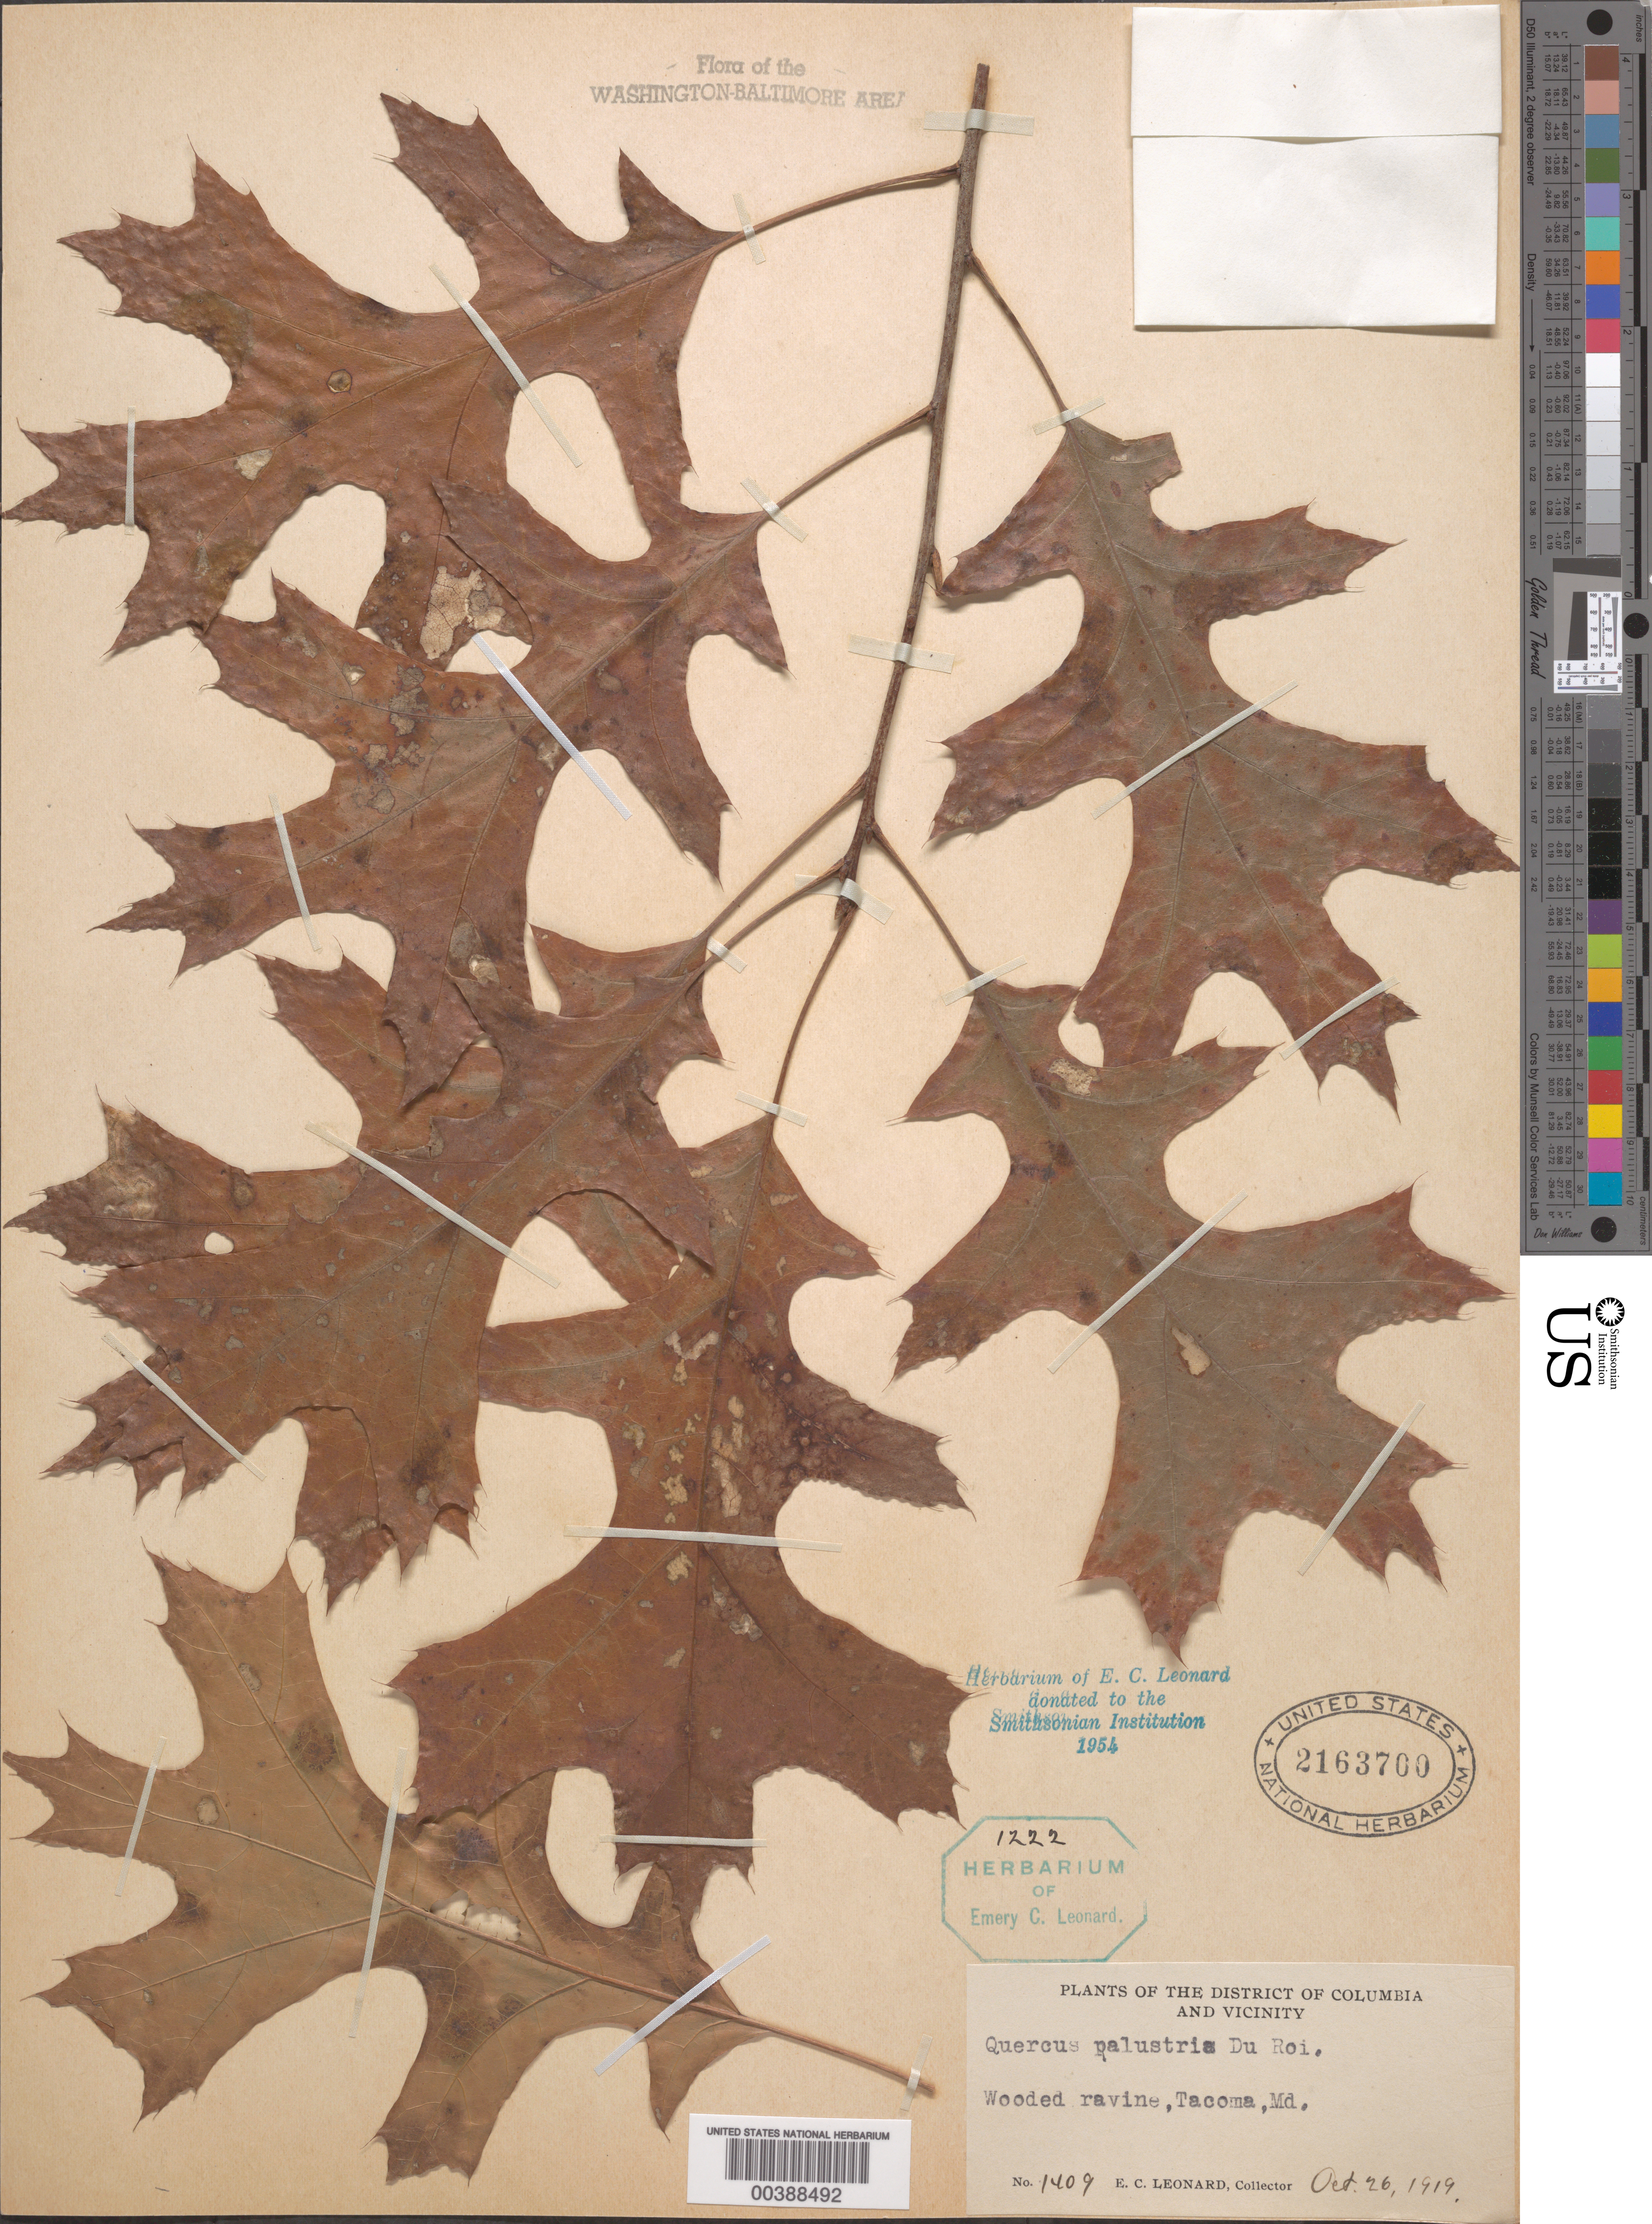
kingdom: Plantae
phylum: Tracheophyta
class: Magnoliopsida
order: Fagales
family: Fagaceae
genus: Quercus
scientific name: Quercus palustris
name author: Münchh.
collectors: E. C. Leonard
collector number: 1409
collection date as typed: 26 Oct 1919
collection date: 1919-10-26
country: United States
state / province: Maryland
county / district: Montgomery / Prince George's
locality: Tacoma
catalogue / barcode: US 2163700